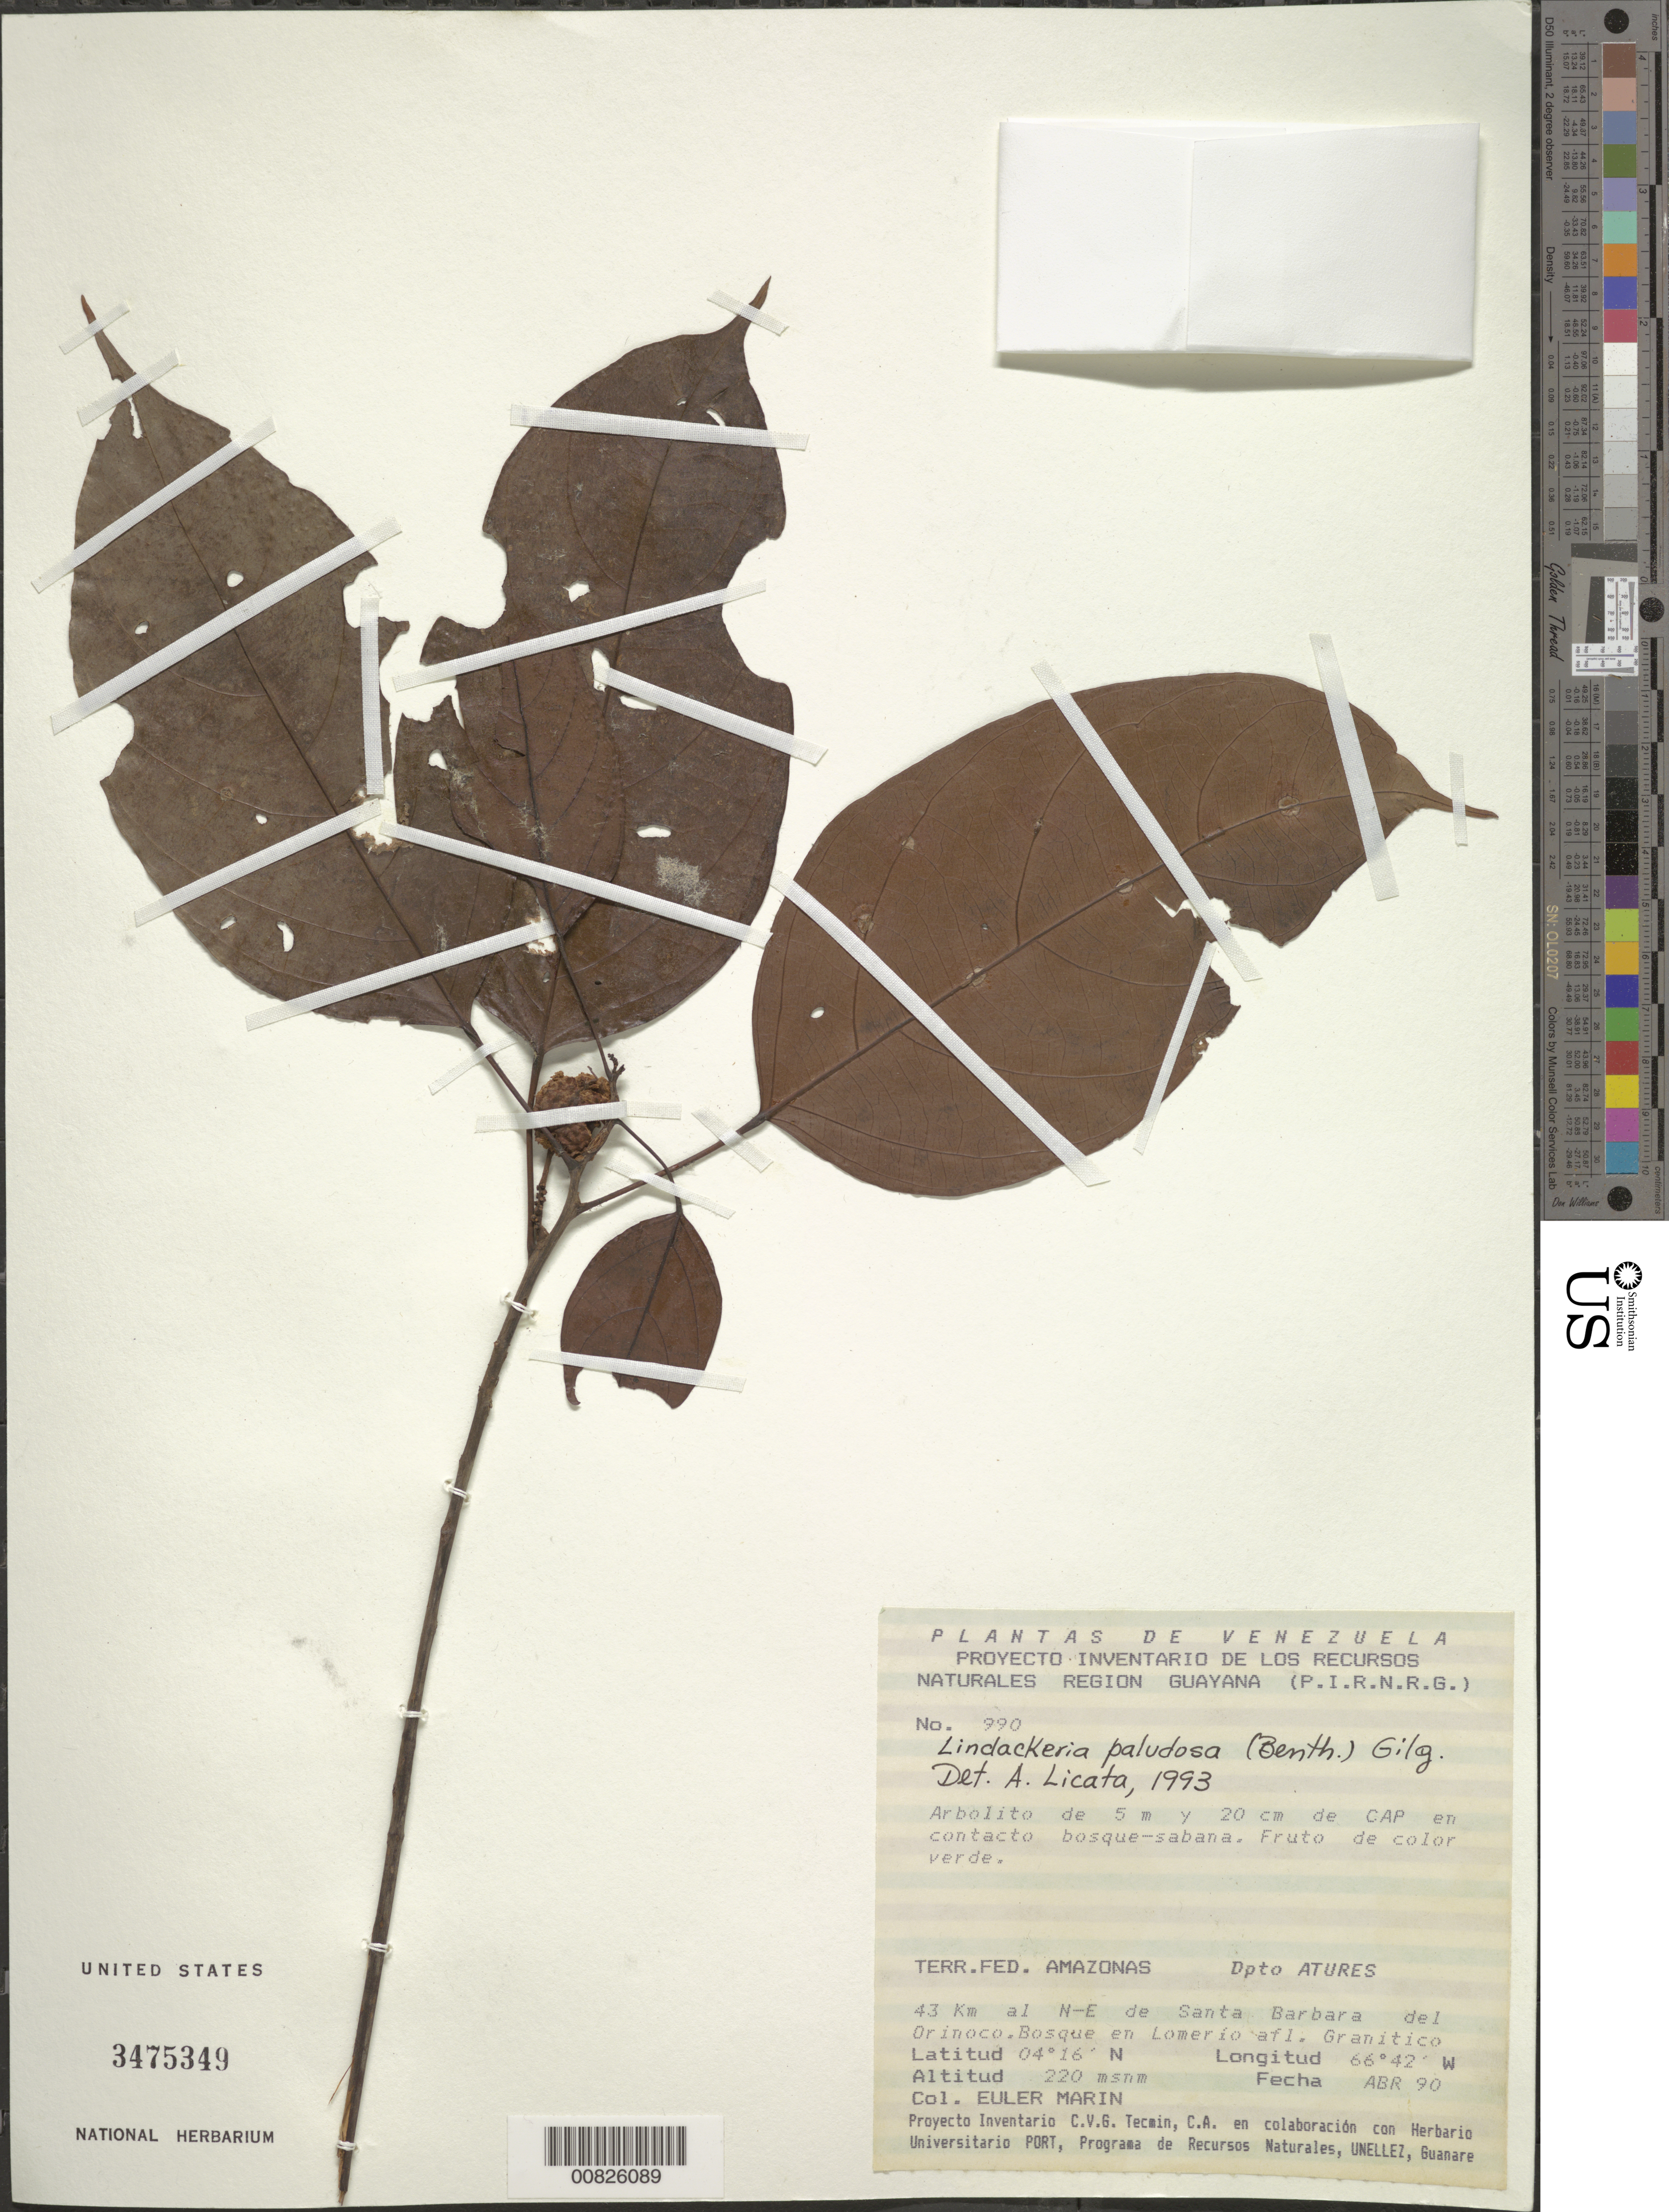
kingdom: Plantae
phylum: Tracheophyta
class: Magnoliopsida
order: Malpighiales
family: Achariaceae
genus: Lindackeria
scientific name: Lindackeria paludosa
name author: (Benth.) Gilg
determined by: Licata, A., (PORT), Univ. Nac. Exp. de los Llanos Ezequiel Zamora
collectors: E. Marin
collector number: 990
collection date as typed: Apr-90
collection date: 1990-04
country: Venezuela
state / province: Amazonas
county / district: Atures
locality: Santa Barbara del Orinoco, 43 km al NE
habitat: Bosque en lomerio afl granitico; en contacto bosque-sabana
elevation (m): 220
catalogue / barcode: US 3475349